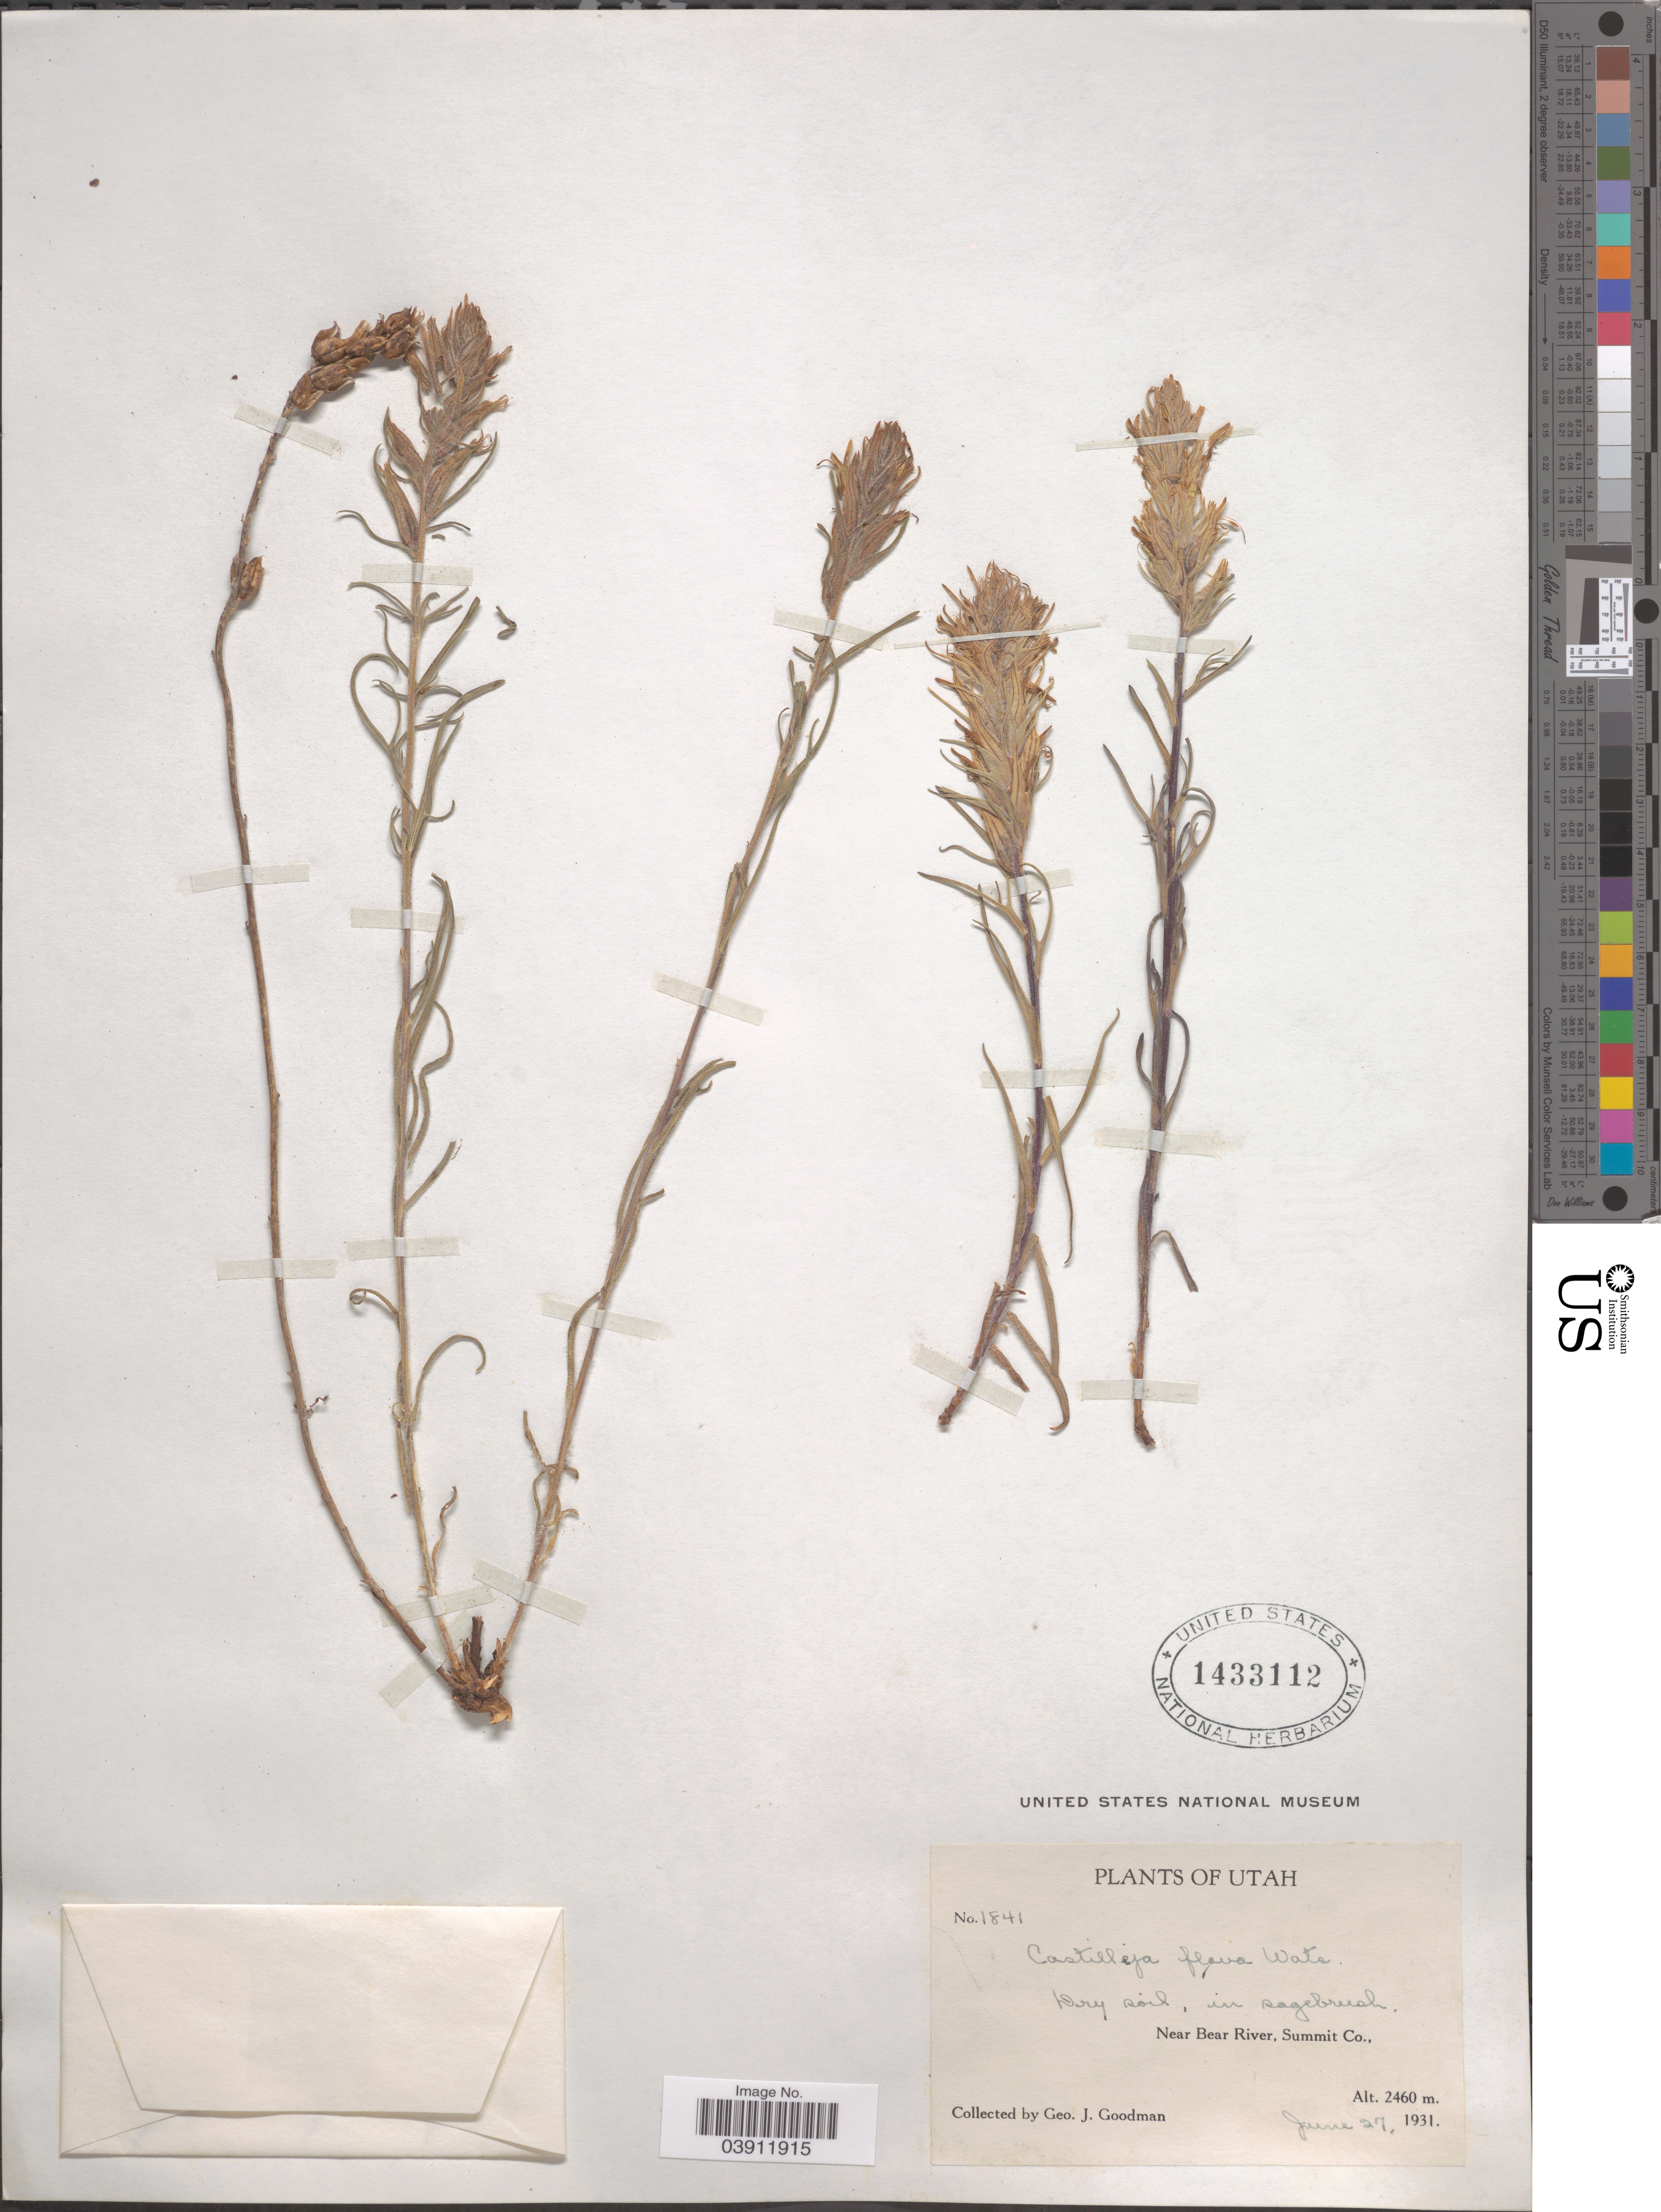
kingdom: Plantae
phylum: Tracheophyta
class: Magnoliopsida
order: Lamiales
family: Orobanchaceae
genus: Castilleja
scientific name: Castilleja flava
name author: S. Watson in C. King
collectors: G. J. Goodman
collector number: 1841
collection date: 1931-06-27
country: United States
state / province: Utah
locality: Near Bear River, Summit Co.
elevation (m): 2460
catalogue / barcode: US 1433112